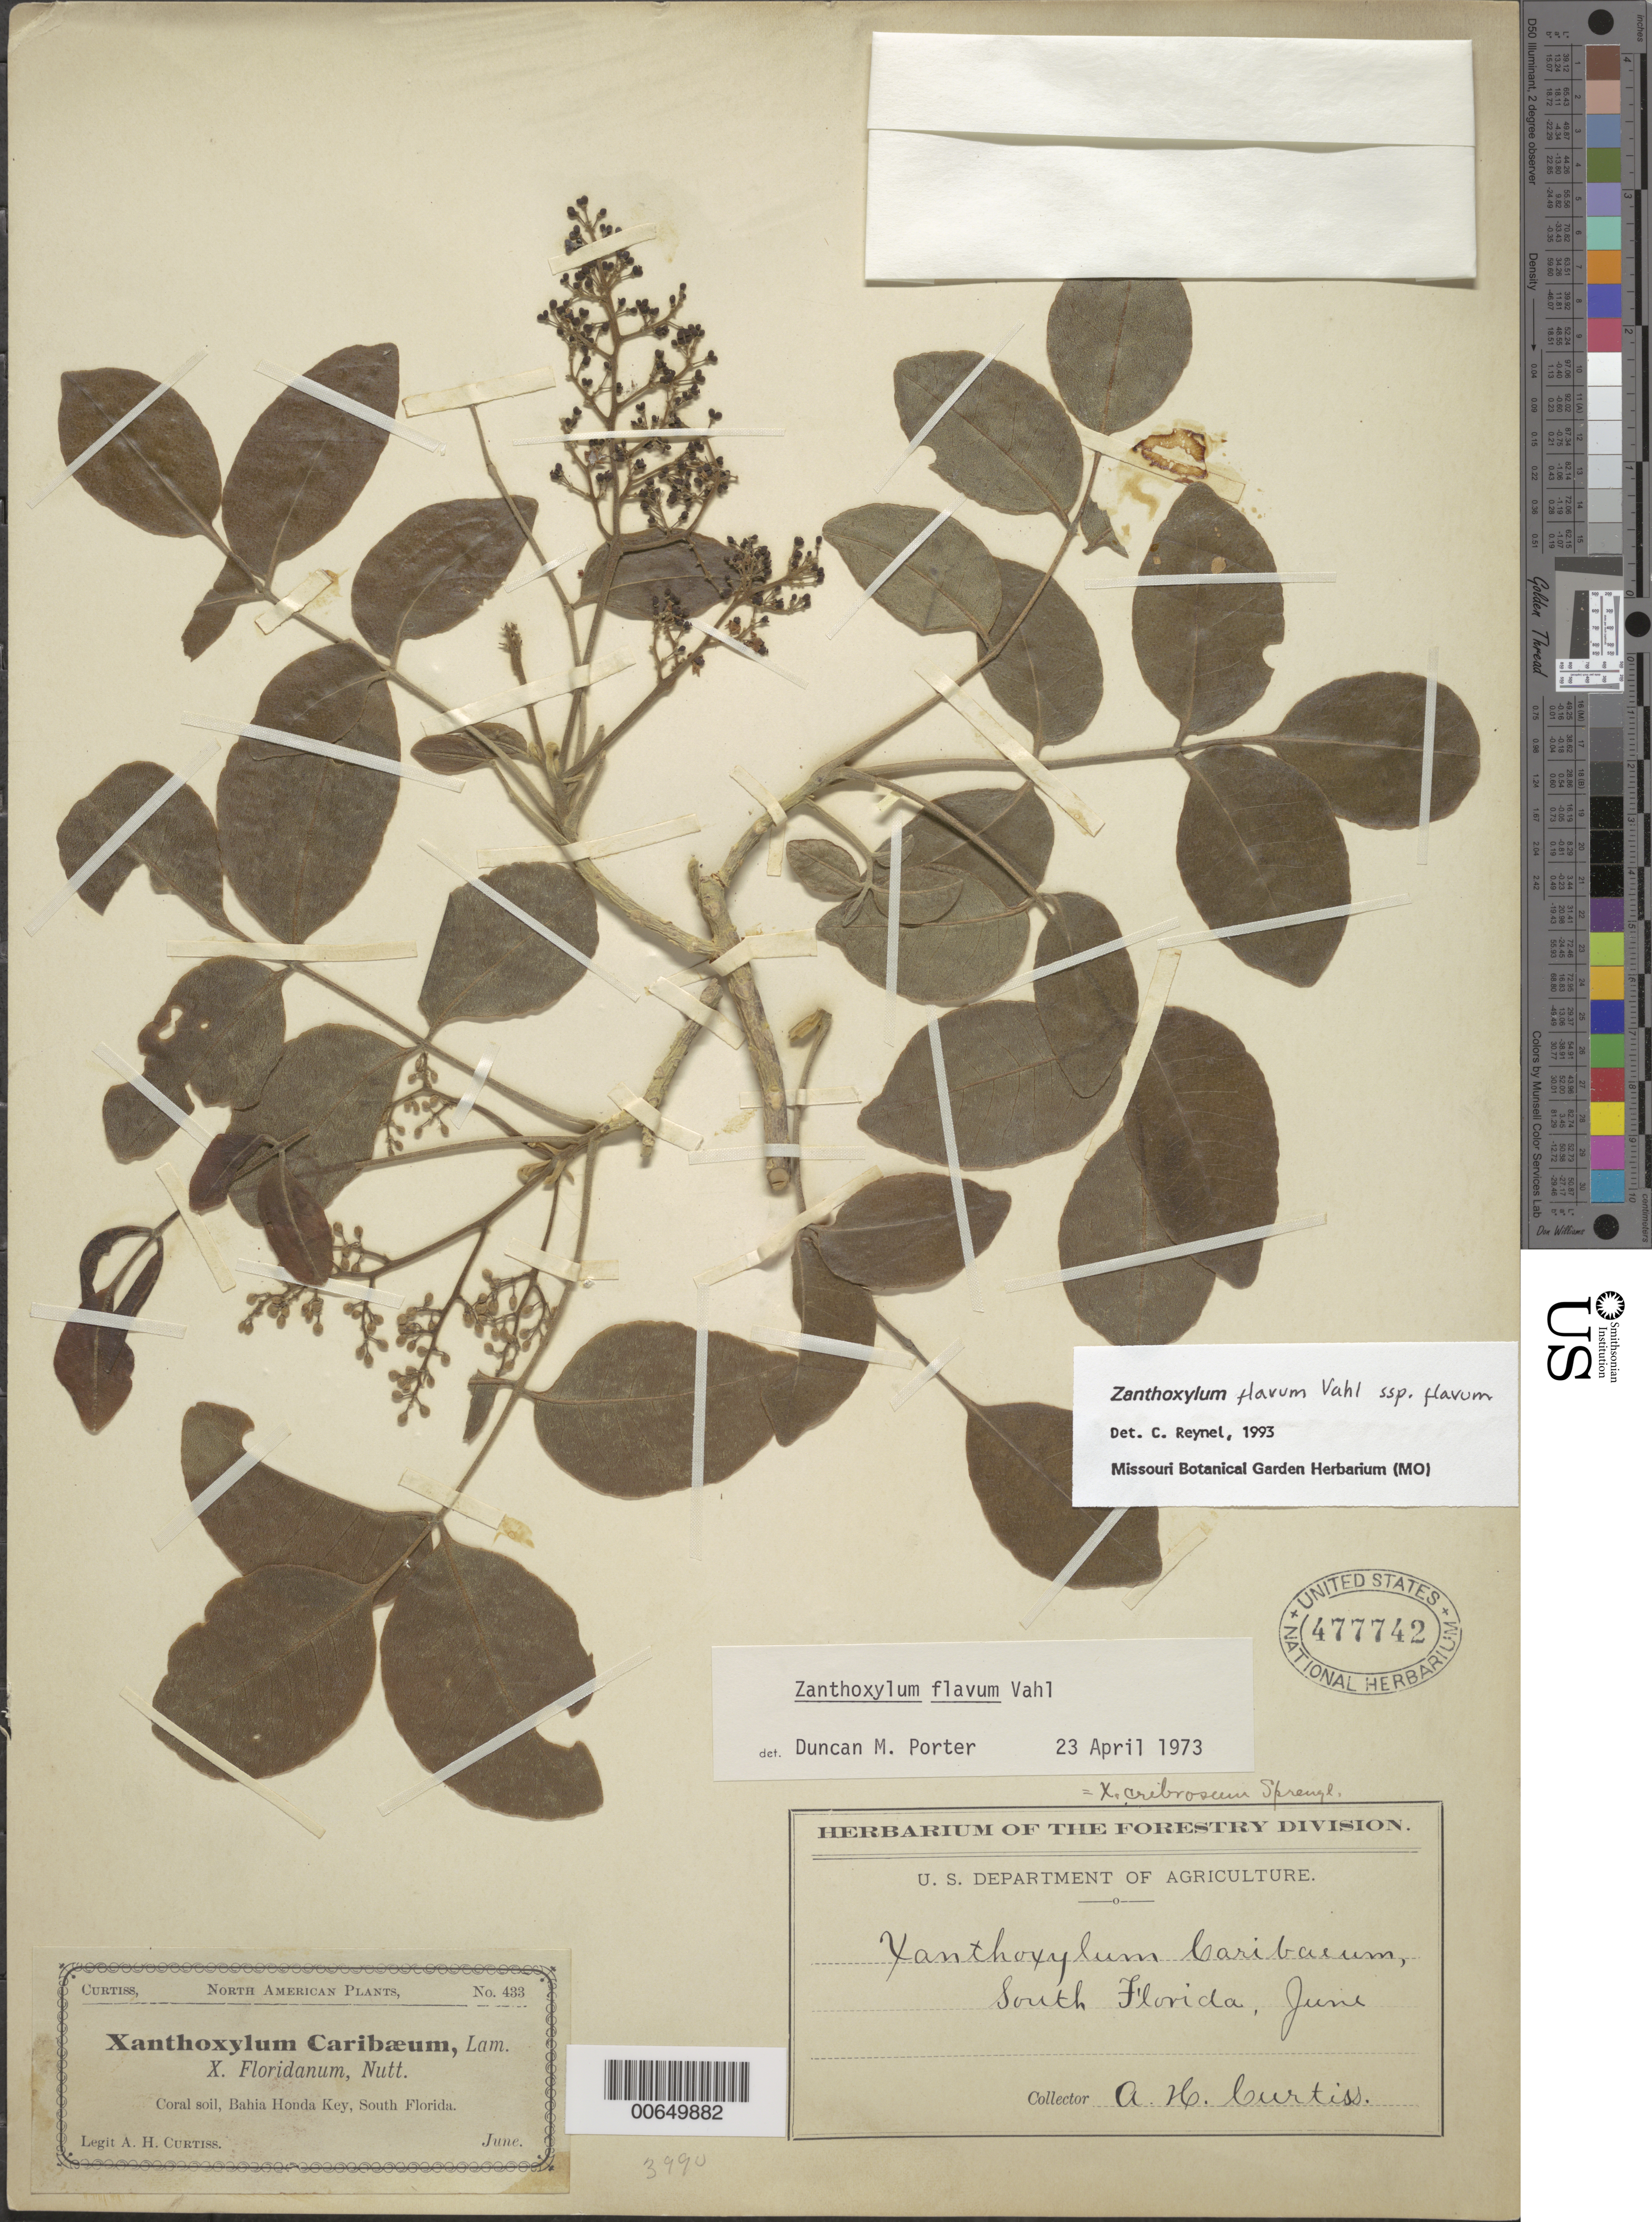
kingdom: Plantae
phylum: Tracheophyta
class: Magnoliopsida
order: Sapindales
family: Rutaceae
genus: Zanthoxylum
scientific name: Zanthoxylum flavum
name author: Vahl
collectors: A. H. Curtiss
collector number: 433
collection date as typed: Jun 1881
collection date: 1881-06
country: United States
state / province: Florida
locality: Bahia Honda Key, South Florida.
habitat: Coral soil.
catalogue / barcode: US 477742